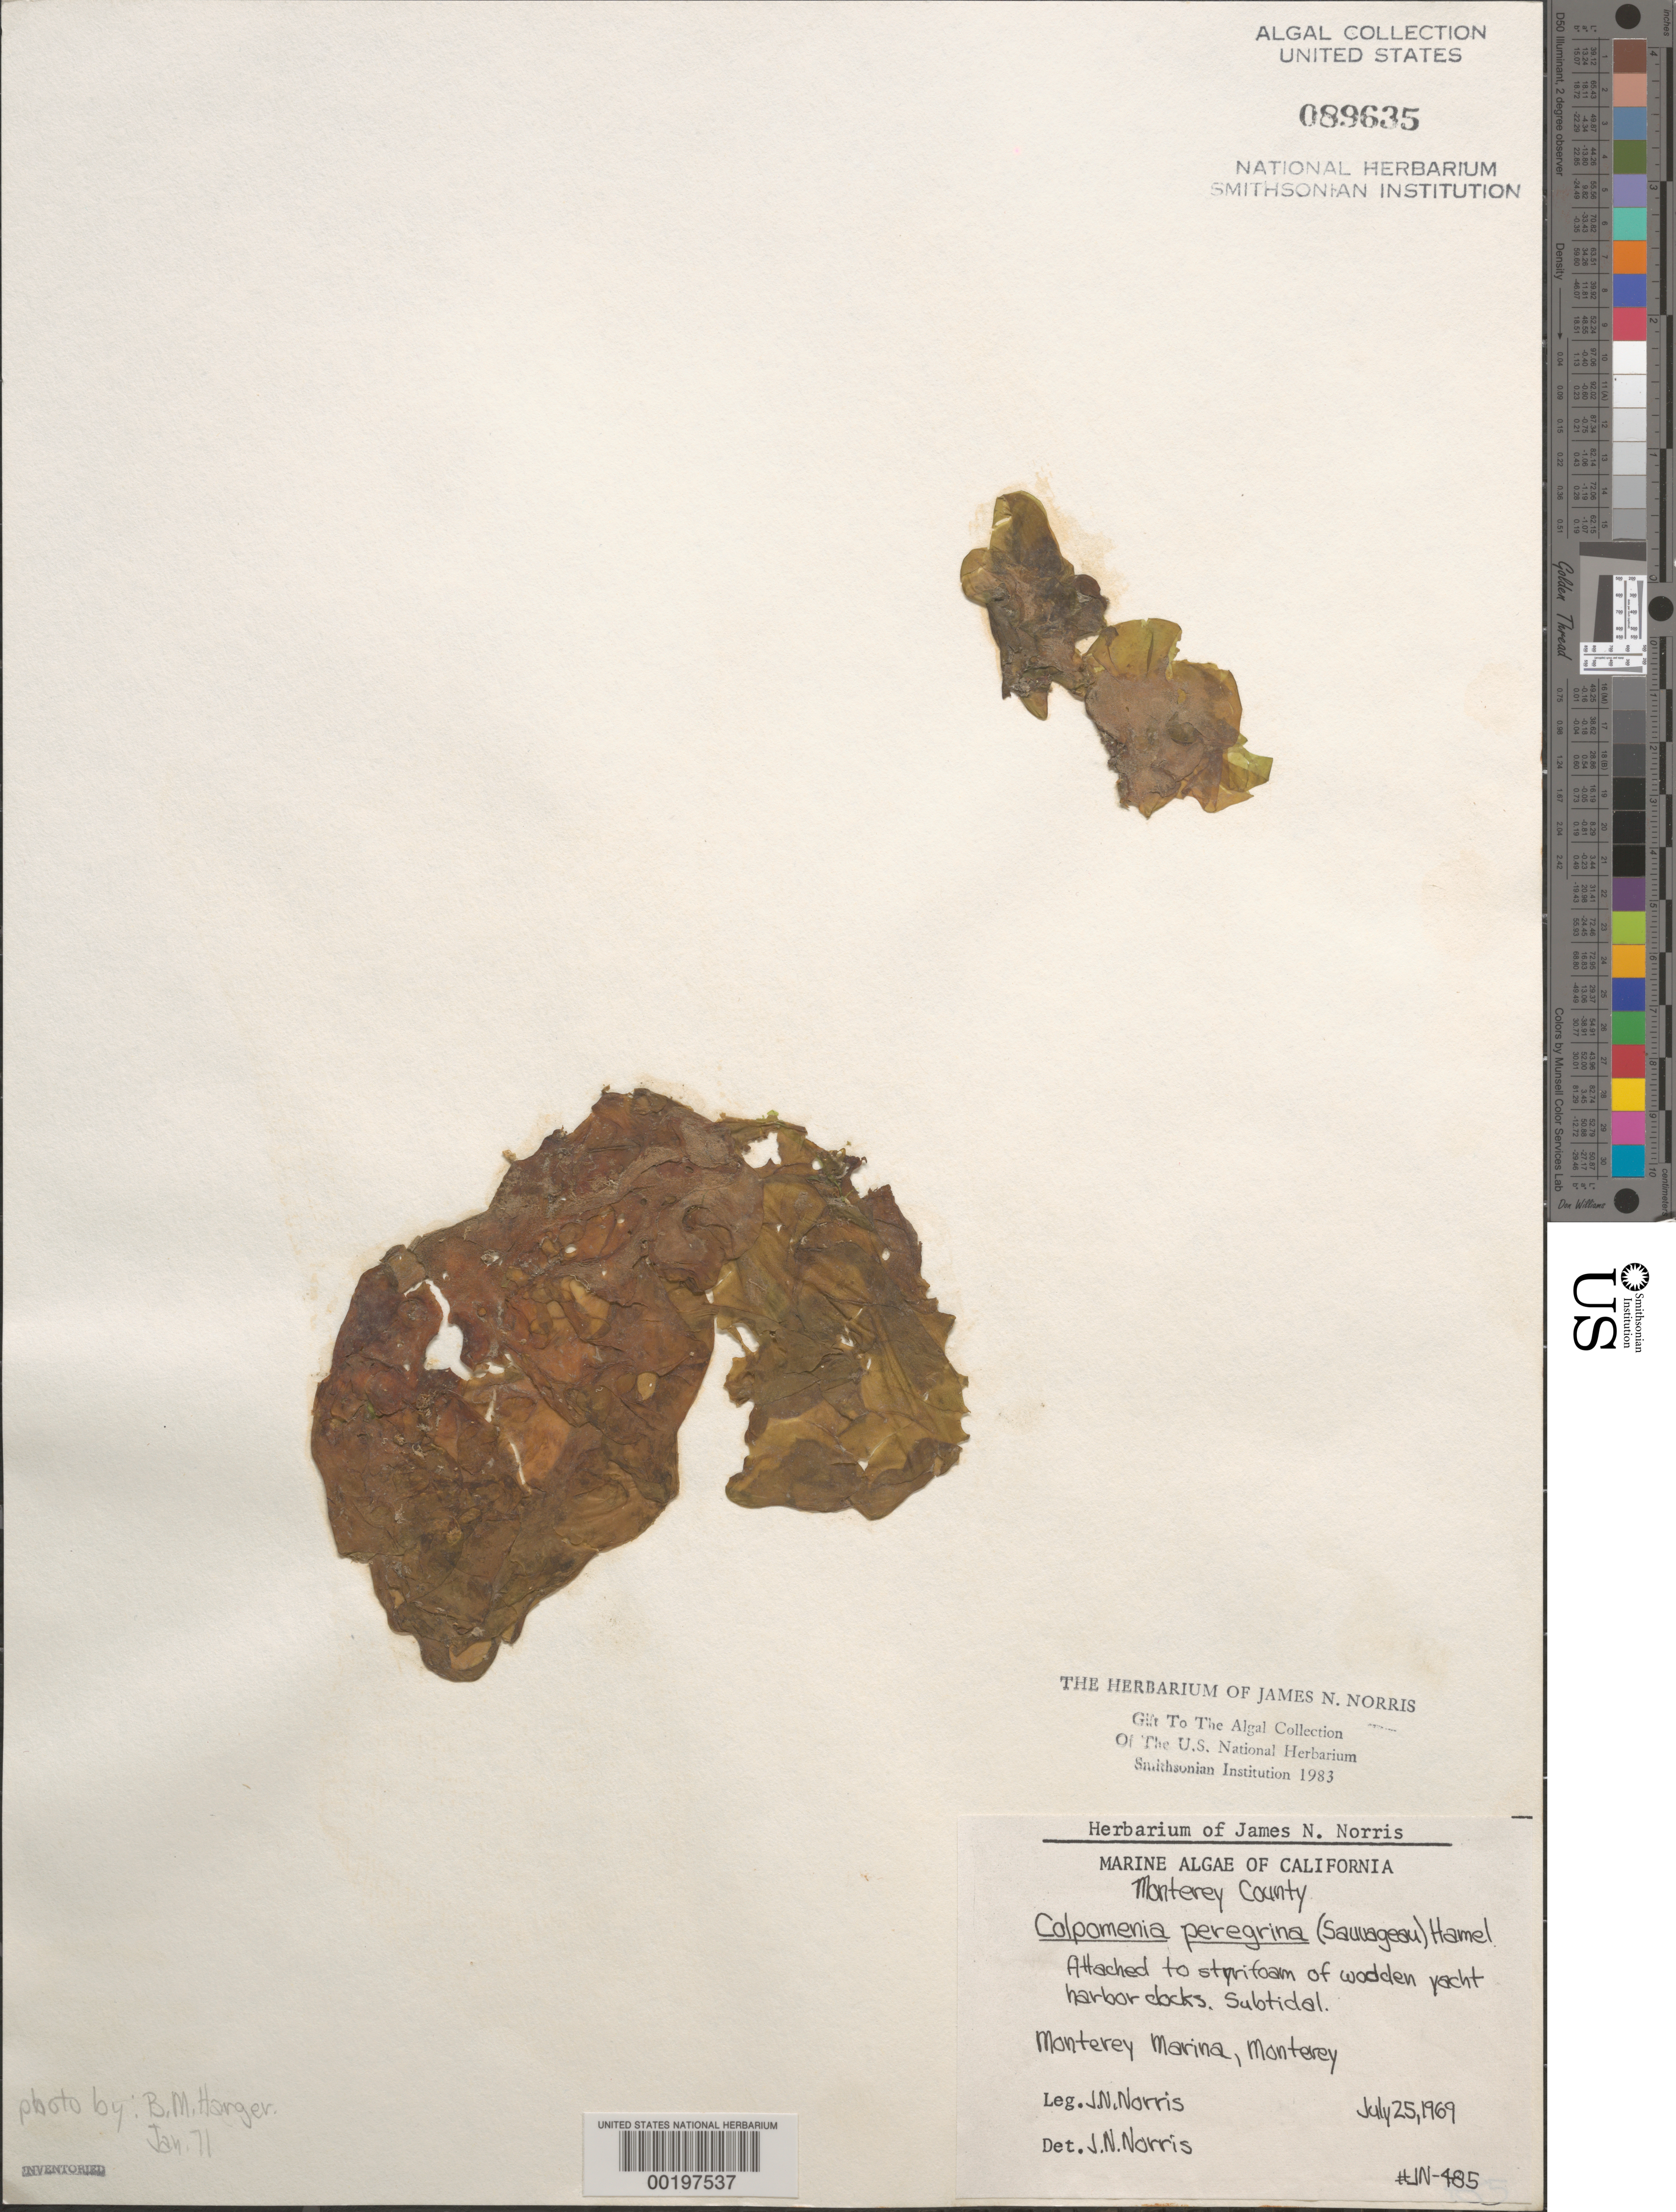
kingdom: Chromista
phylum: Ochrophyta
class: Phaeophyceae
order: Scytosiphonales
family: Scytosiphonaceae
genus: Colpomenia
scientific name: Colpomenia peregrina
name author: Sauv.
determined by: Norris, James N.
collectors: J. N. Norris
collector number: JN-485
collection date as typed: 25 Jul 1969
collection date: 1969-07-25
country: United States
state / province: California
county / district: Monterey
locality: Monterey, Monterey Marina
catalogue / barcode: US 89635